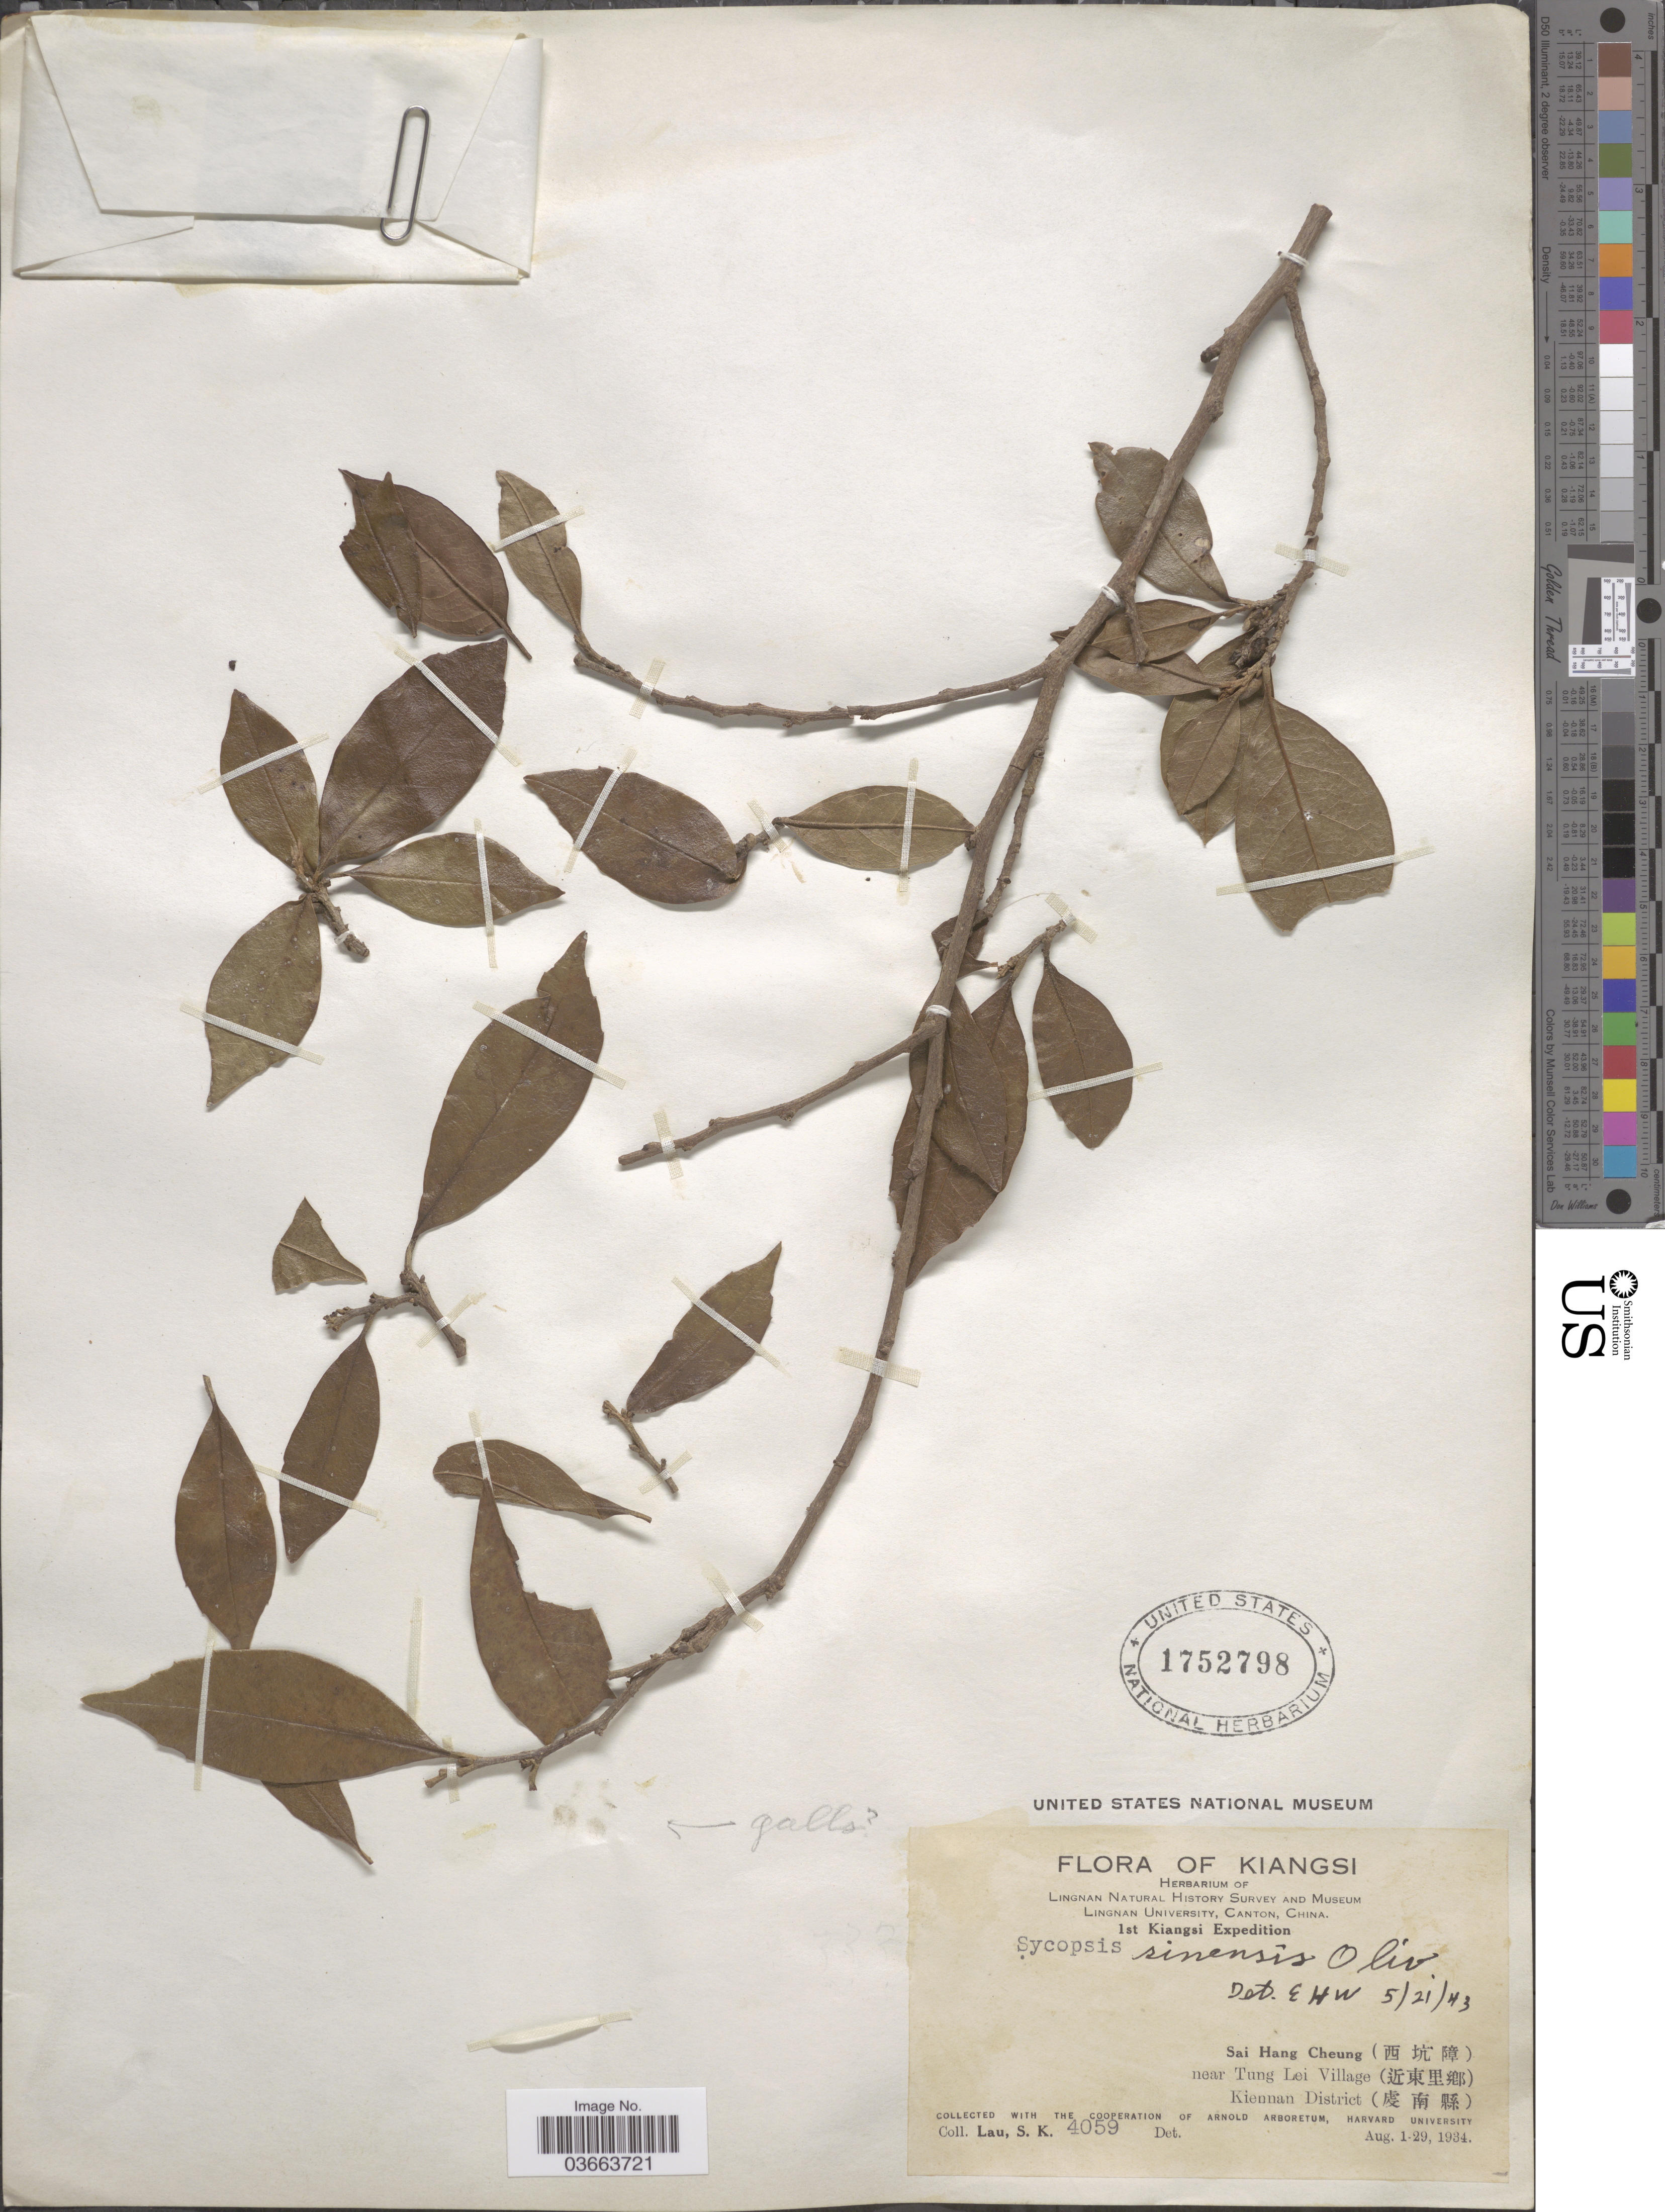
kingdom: Plantae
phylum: Tracheophyta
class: Magnoliopsida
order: Saxifragales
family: Hamamelidaceae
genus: Sycopsis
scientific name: Sycopsis sinensis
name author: Oliv.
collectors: S. K. Lau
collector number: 4059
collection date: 1934-08-01/1934-08-29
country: China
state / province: Jiangxi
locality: Kiangsi. Sai Hang Cheung (X) near Tung Lei Village (X) Kiennan District (X).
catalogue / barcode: US 1752798